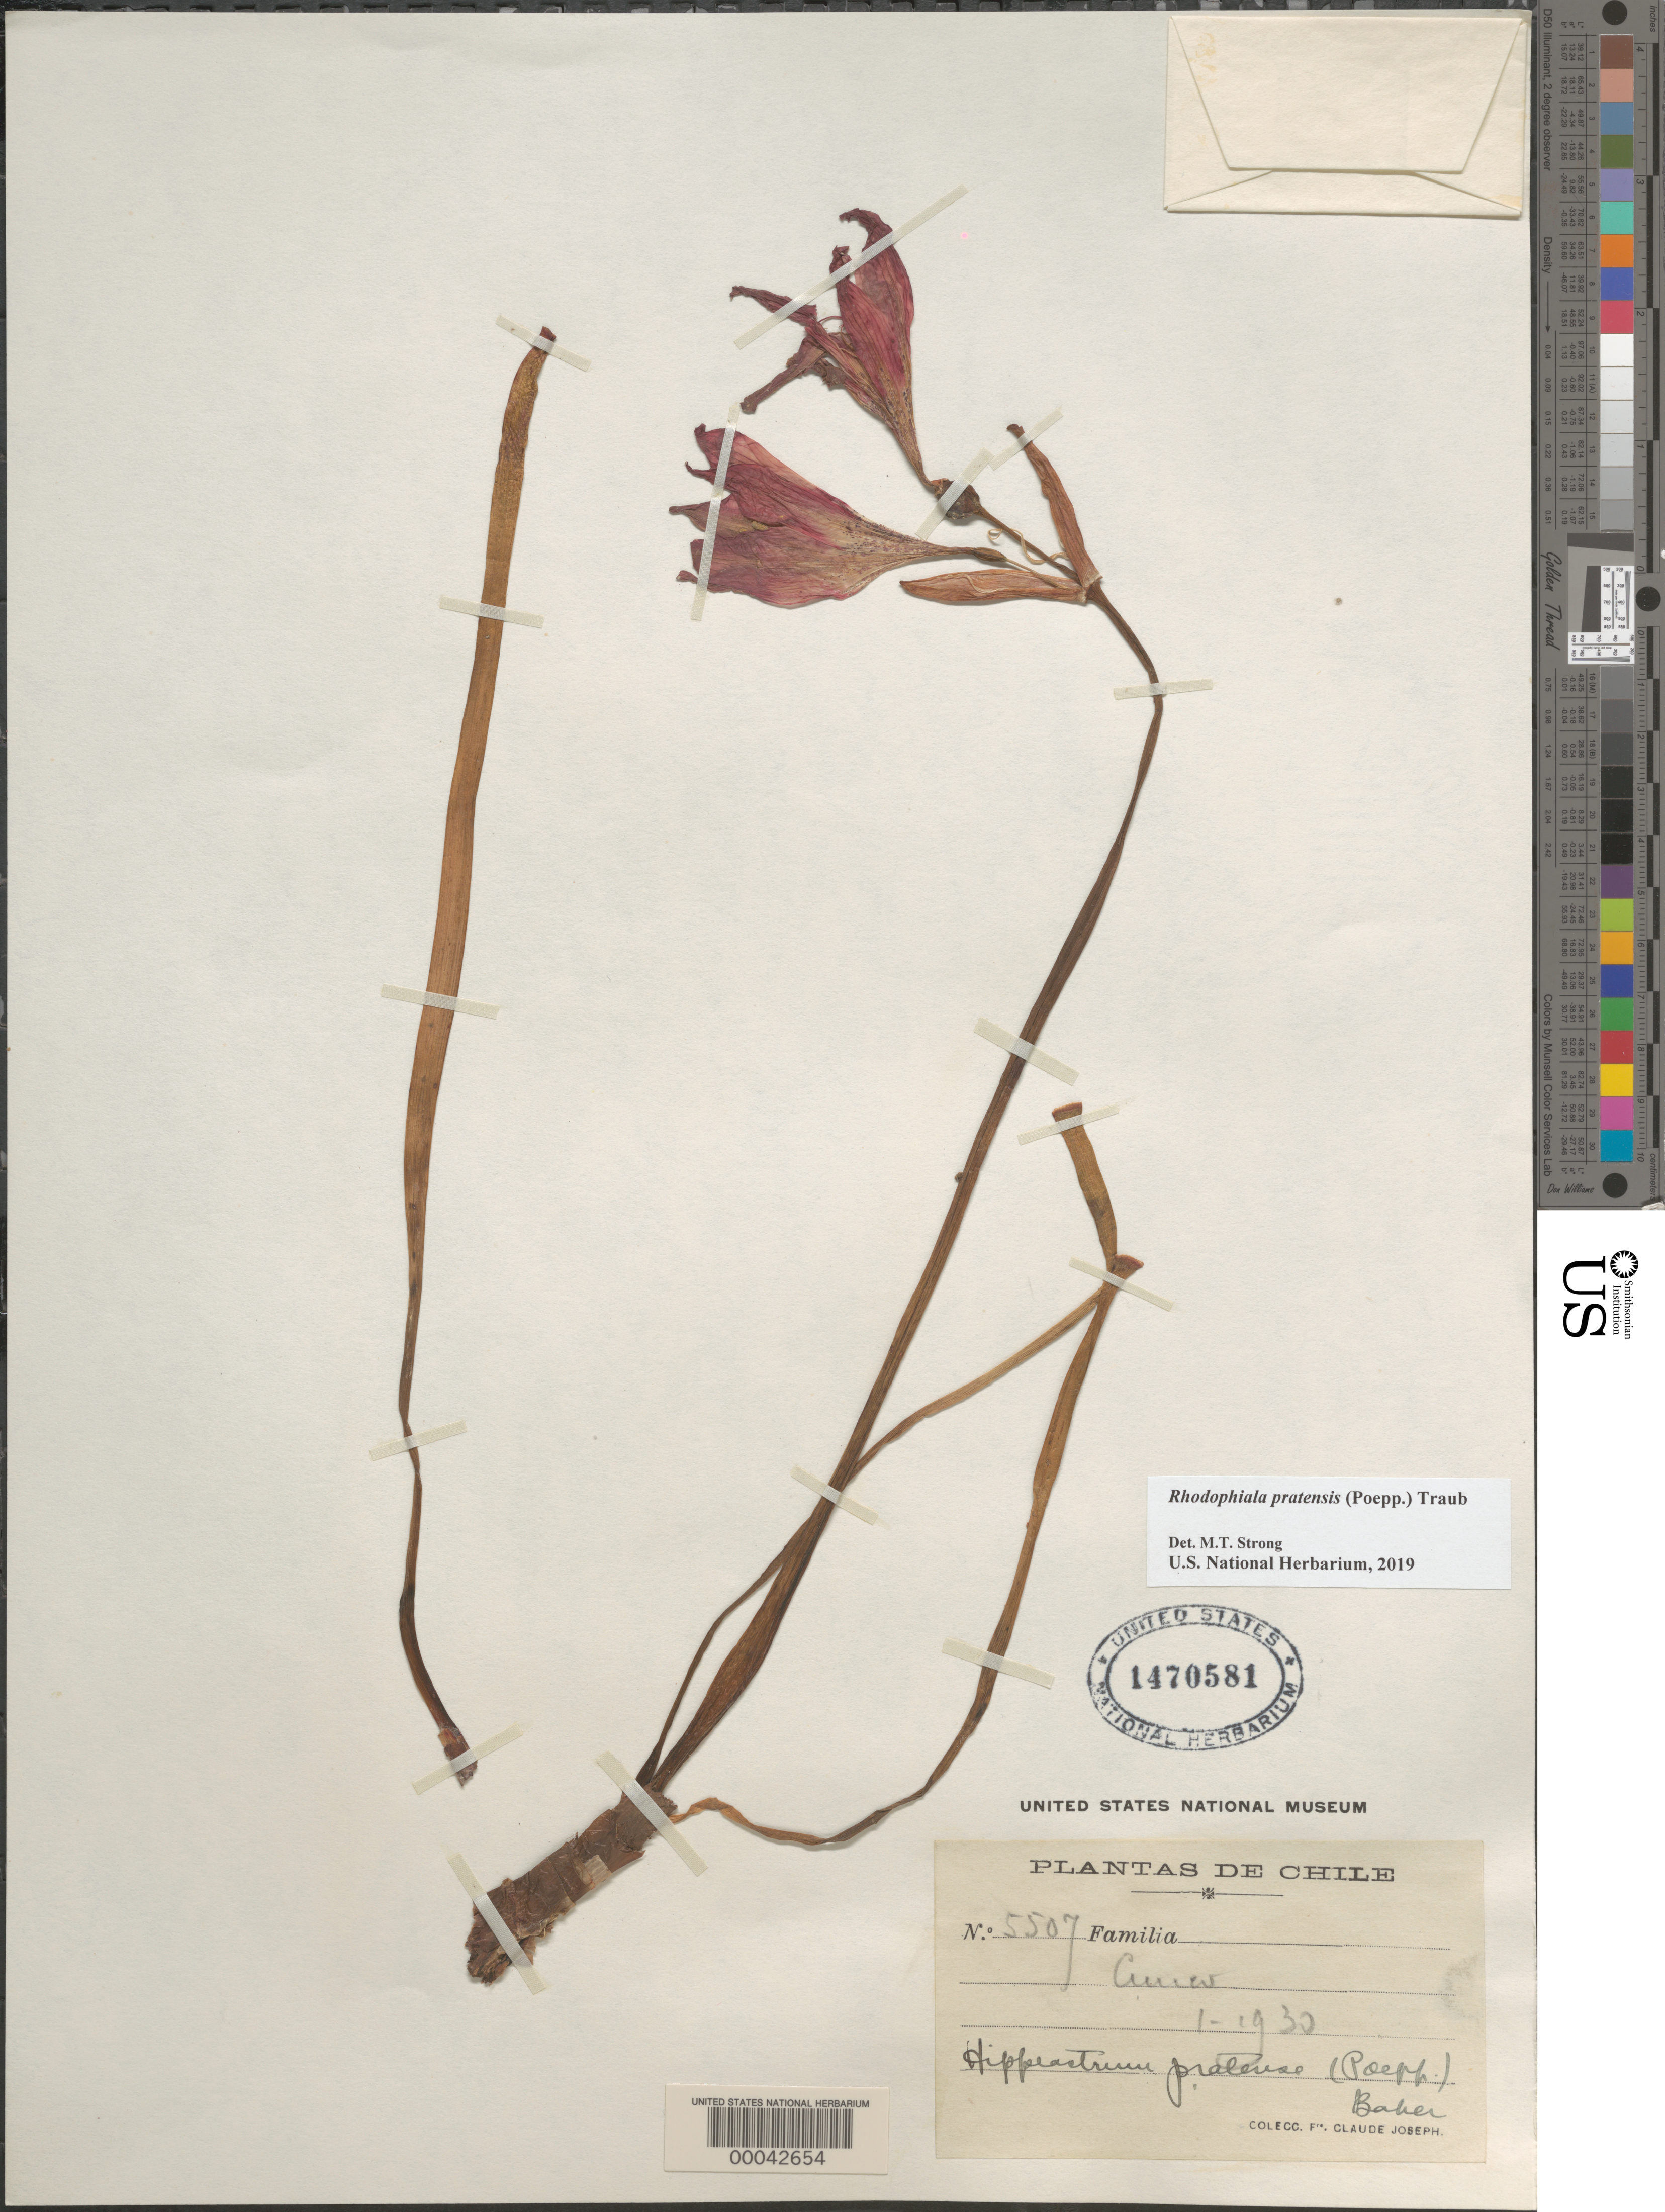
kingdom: Plantae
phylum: Tracheophyta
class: Liliopsida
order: Asparagales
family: Amaryllidaceae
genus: Rhodophiala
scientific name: Rhodophiala pratensis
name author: (Poepp.) Traub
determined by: Strong, Mark T., (BOT), Smithsonian Institution - National Museum of Natural History (UNITED STATES)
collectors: Bro. Claude-Joseph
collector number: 5507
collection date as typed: Jan 1930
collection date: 1930-01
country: Chile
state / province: Maule (VII)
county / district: Curicó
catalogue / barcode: US 1470581